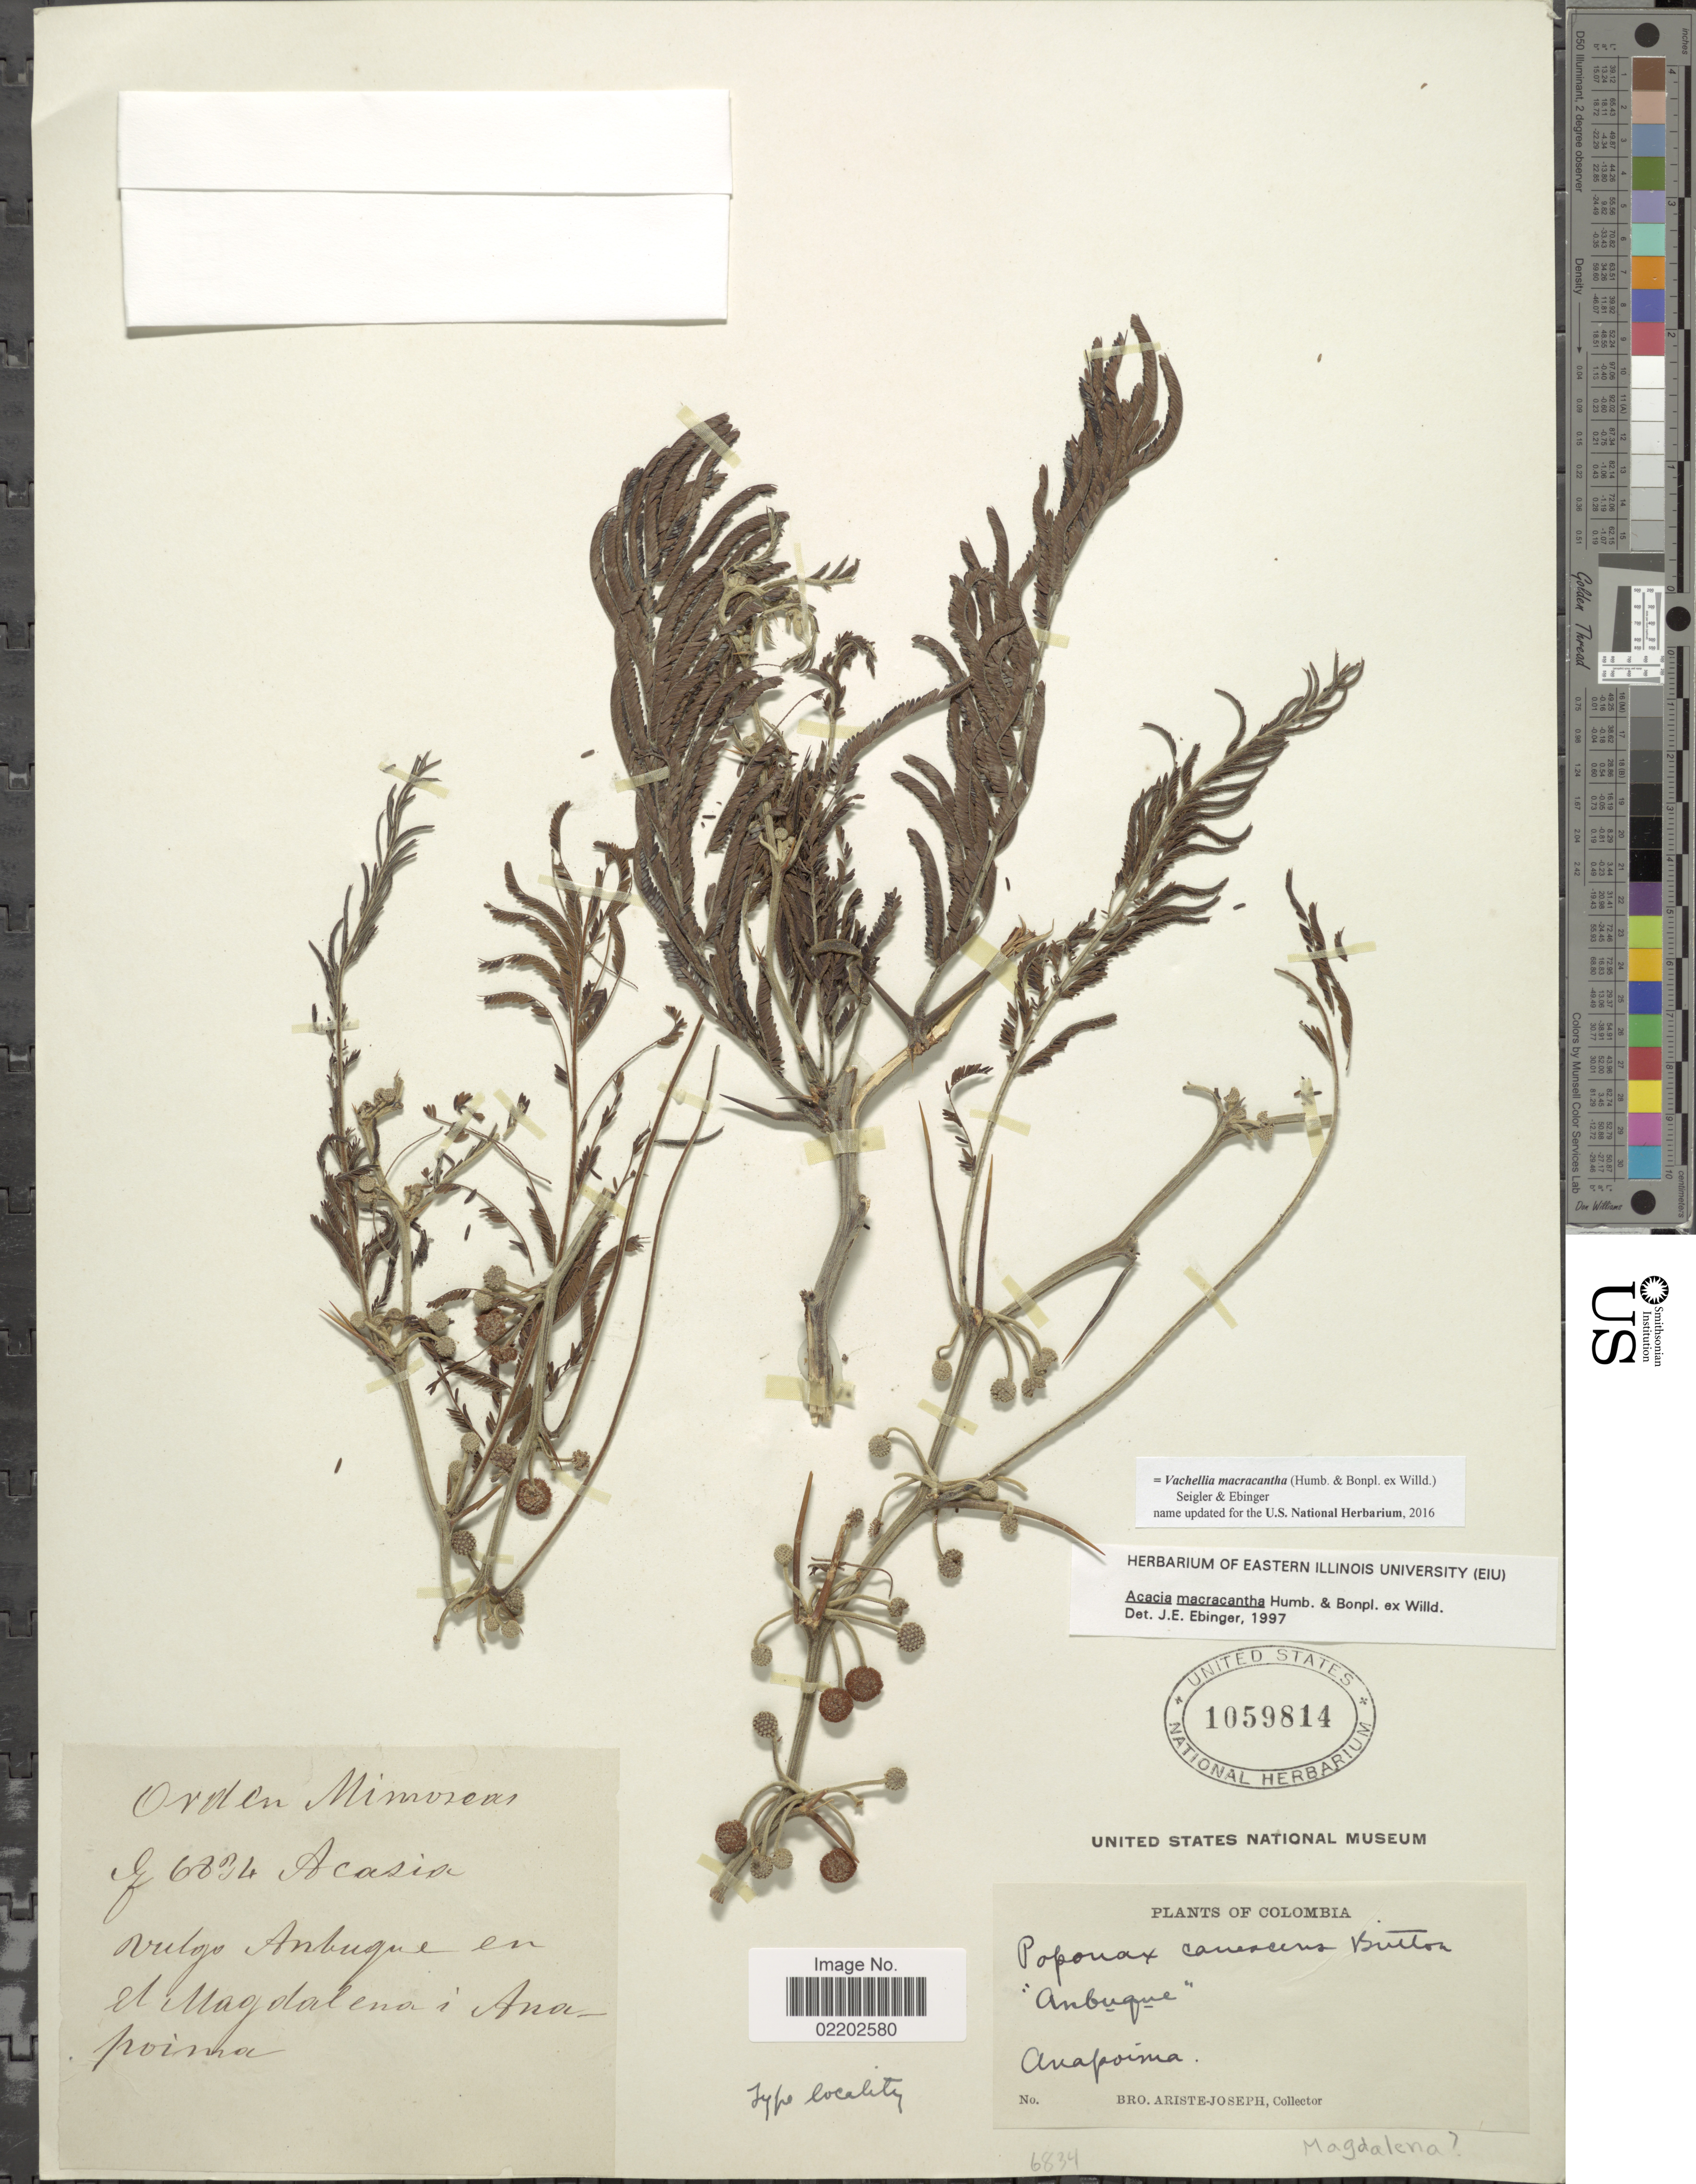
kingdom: Plantae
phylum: Tracheophyta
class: Magnoliopsida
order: Fabales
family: Fabaceae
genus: Vachellia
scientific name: Vachellia macracantha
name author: (Humb. & Bonpl. ex Willd.) Seigler & Ebinger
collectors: Bro. Ariste-Joseph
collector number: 6834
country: Colombia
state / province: Magdalena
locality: Anapoima, Anbuque en el Magdalena i Anapoima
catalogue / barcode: US 1059815